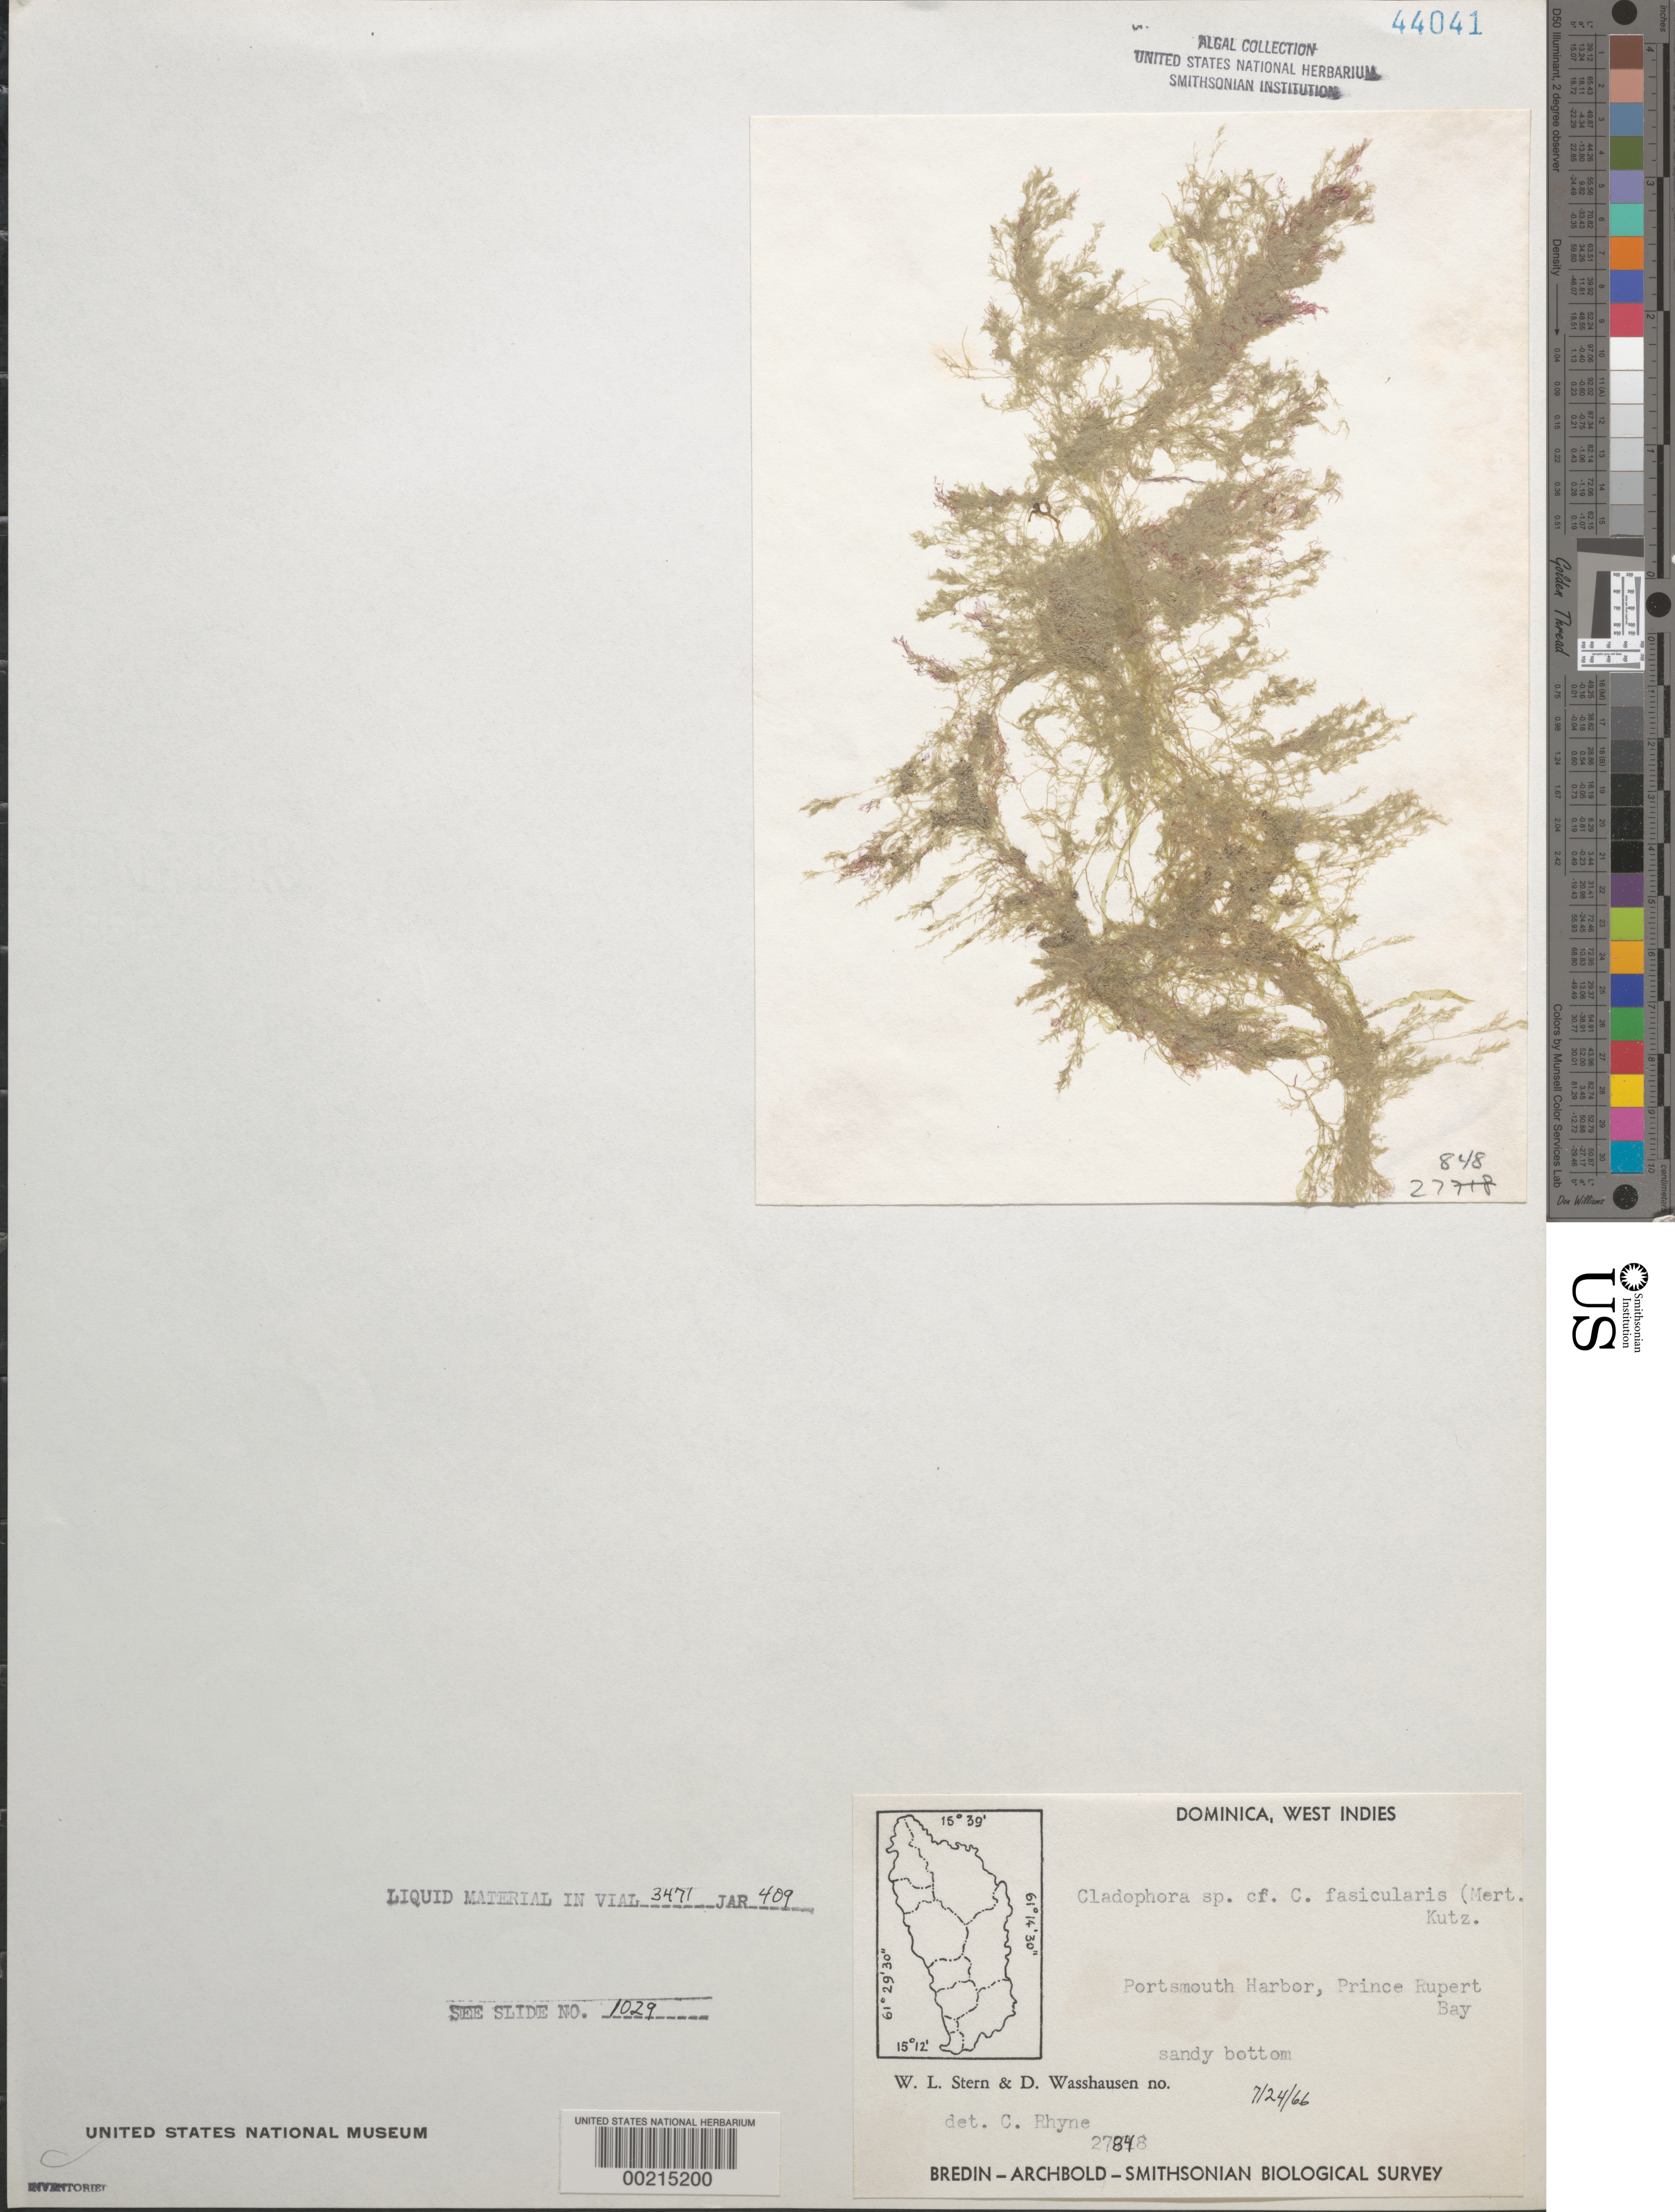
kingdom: Plantae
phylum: Chlorophyta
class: Ulvophyceae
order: Bryopsidales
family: Caulerpaceae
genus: Caulerpa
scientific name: Caulerpa mexicana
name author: Sond. ex Kütz.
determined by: Algae name updating Project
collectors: W. L. Stern & D. C. Wasshausen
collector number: EYD 27848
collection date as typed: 24 Jul 1966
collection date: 1966-07-24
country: Dominica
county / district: St. John's Parish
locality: Portsmouth harbor, Prince Rupert Bay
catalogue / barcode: US 44041